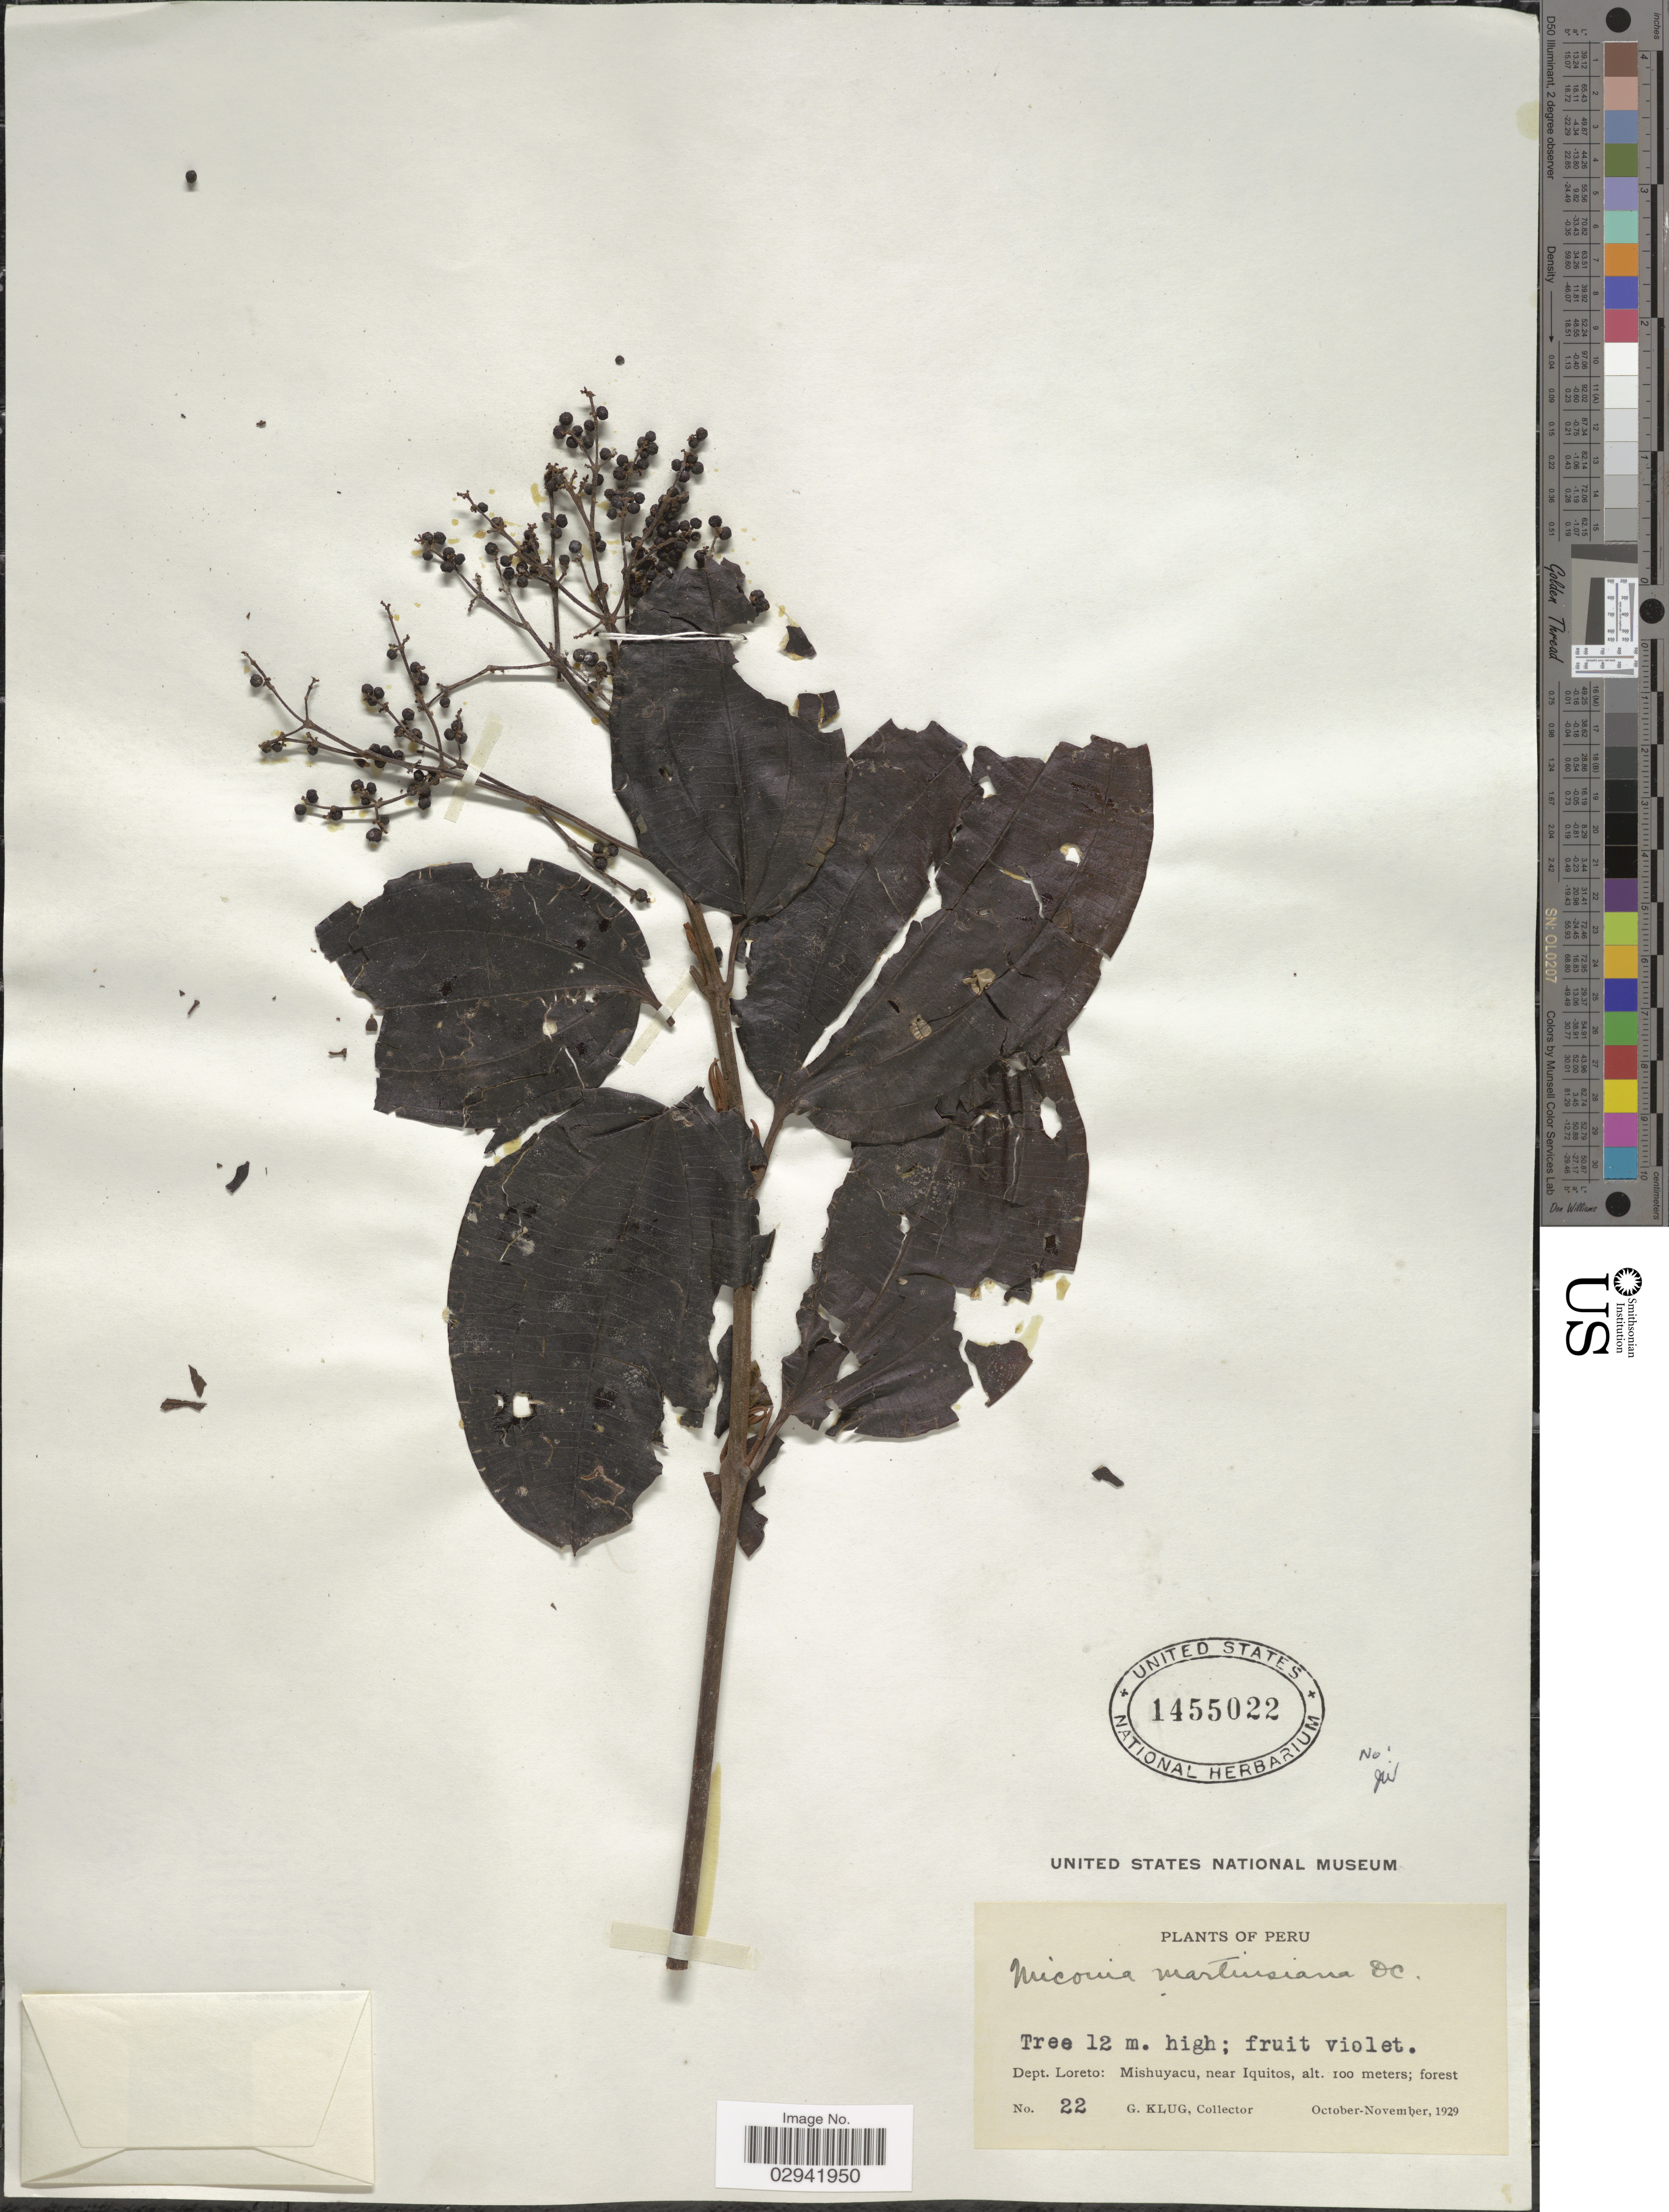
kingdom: Plantae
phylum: Tracheophyta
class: Magnoliopsida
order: Myrtales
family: Melastomataceae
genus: Miconia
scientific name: Miconia phaeophylla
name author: Triana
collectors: G. Klug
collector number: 22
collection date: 1929-10/1929-11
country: Peru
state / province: Loreto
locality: Dept. Loreto: Mishuyacu, near Iquitos.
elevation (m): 100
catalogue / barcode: US 1455022